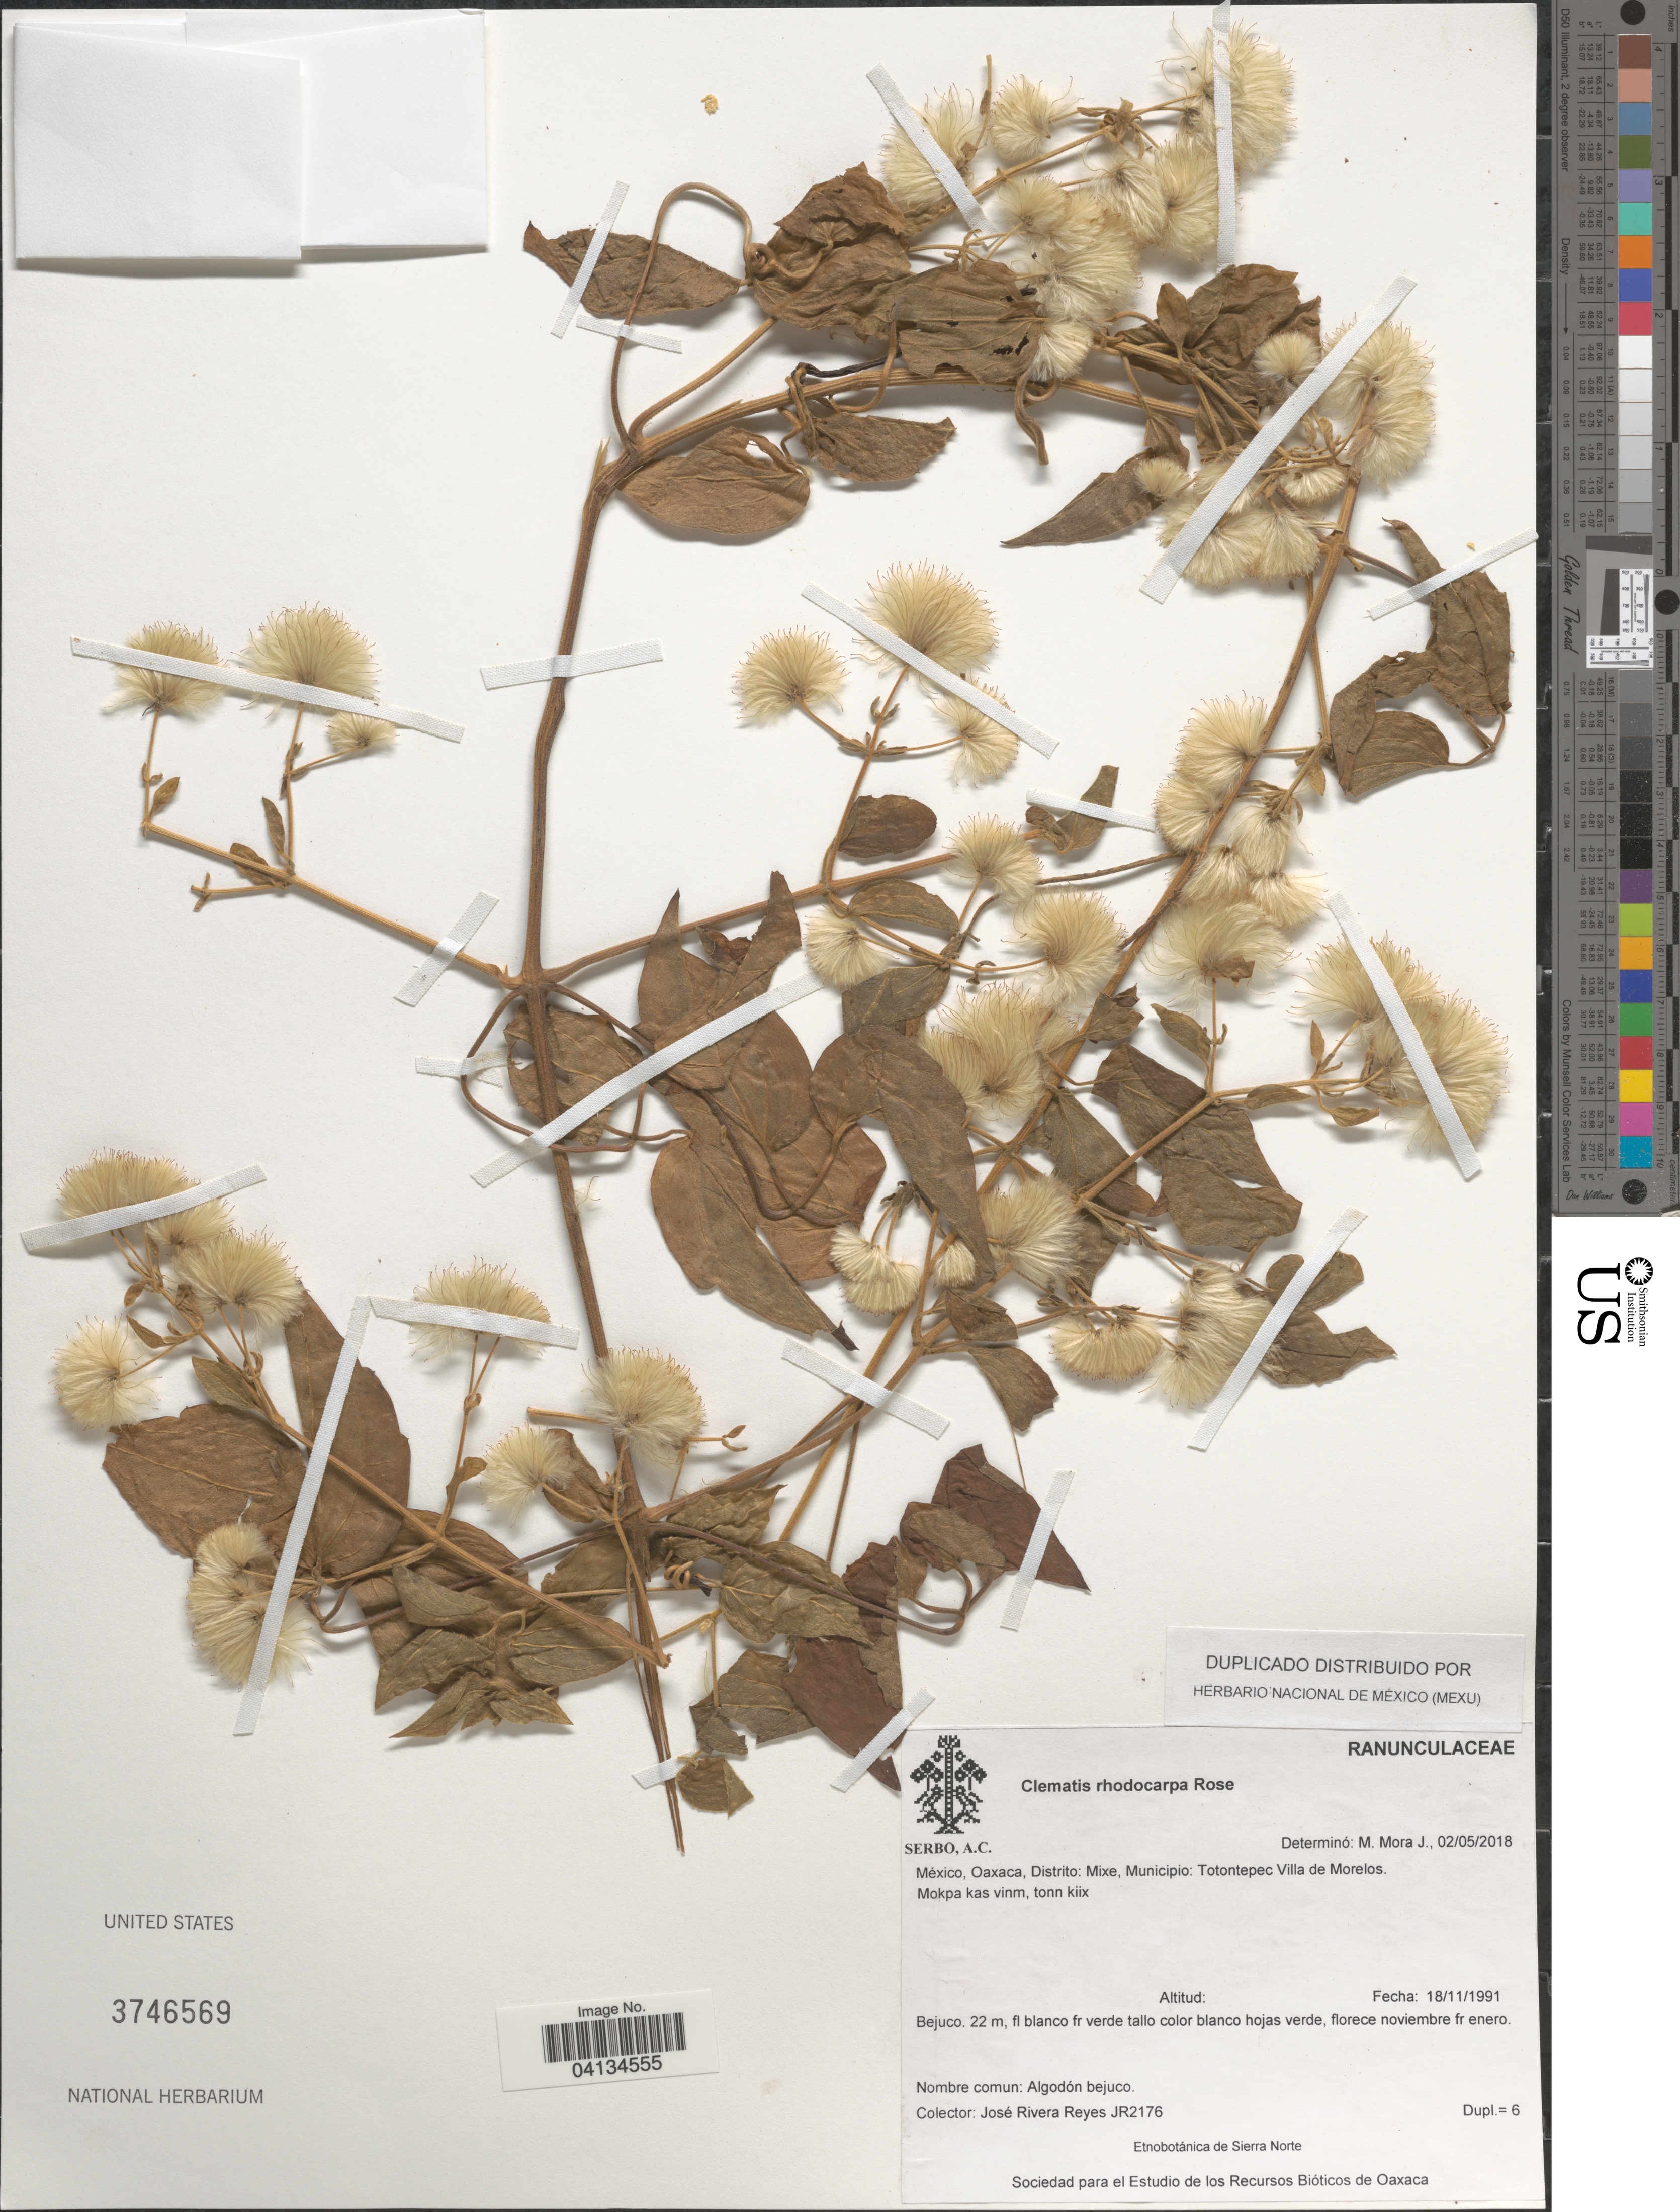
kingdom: Plantae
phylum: Tracheophyta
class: Magnoliopsida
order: Ranunculales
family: Ranunculaceae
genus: Clematis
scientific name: Clematis rhodocarpa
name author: Rose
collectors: J. Reyes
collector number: JR2176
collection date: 1991-11-18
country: Mexico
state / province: Oaxaca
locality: Distrito: Mixe, Municipio: Totontepec Villa de Morelos. Mokpa kas vinm, tonn kiix.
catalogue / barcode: US 3746569